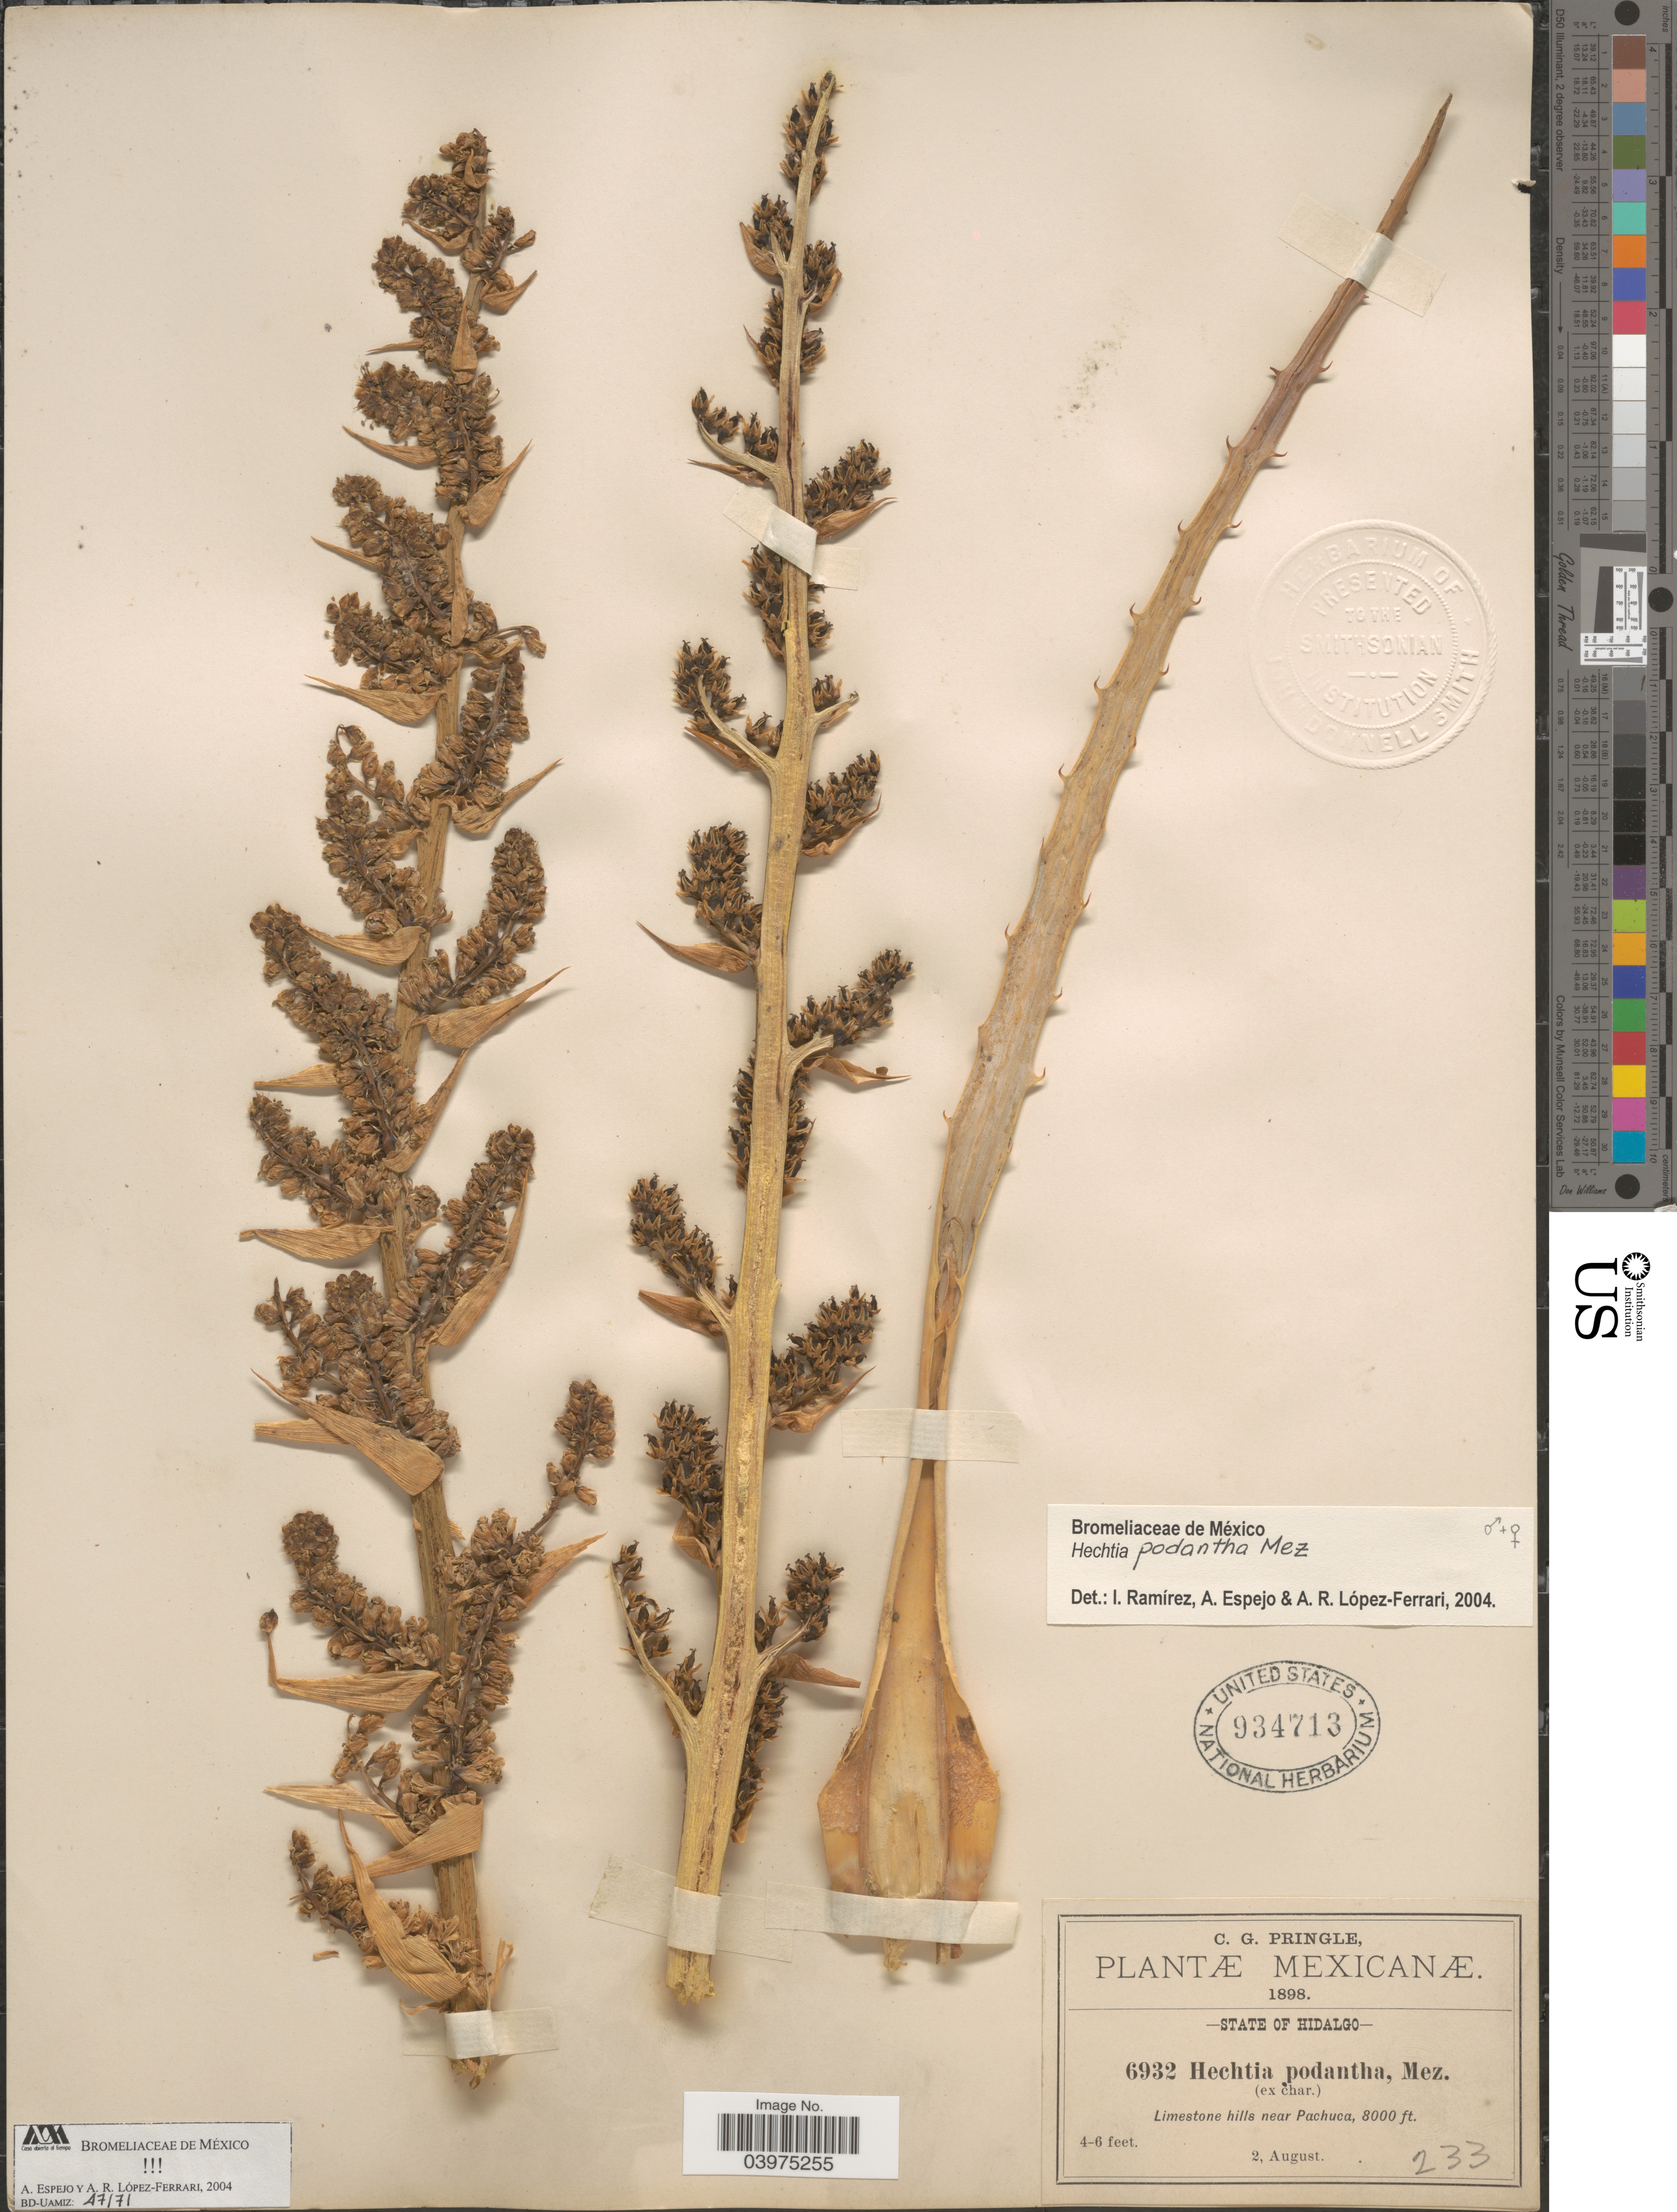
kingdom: Plantae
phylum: Tracheophyta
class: Liliopsida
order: Poales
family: Bromeliaceae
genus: Hechtia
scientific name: Hechtia podantha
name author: Mez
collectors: C. G. Pringle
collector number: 6932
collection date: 1898-08-02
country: Mexico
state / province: Hidalgo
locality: Limestone hills near Pachuca.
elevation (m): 2438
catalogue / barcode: US 934713